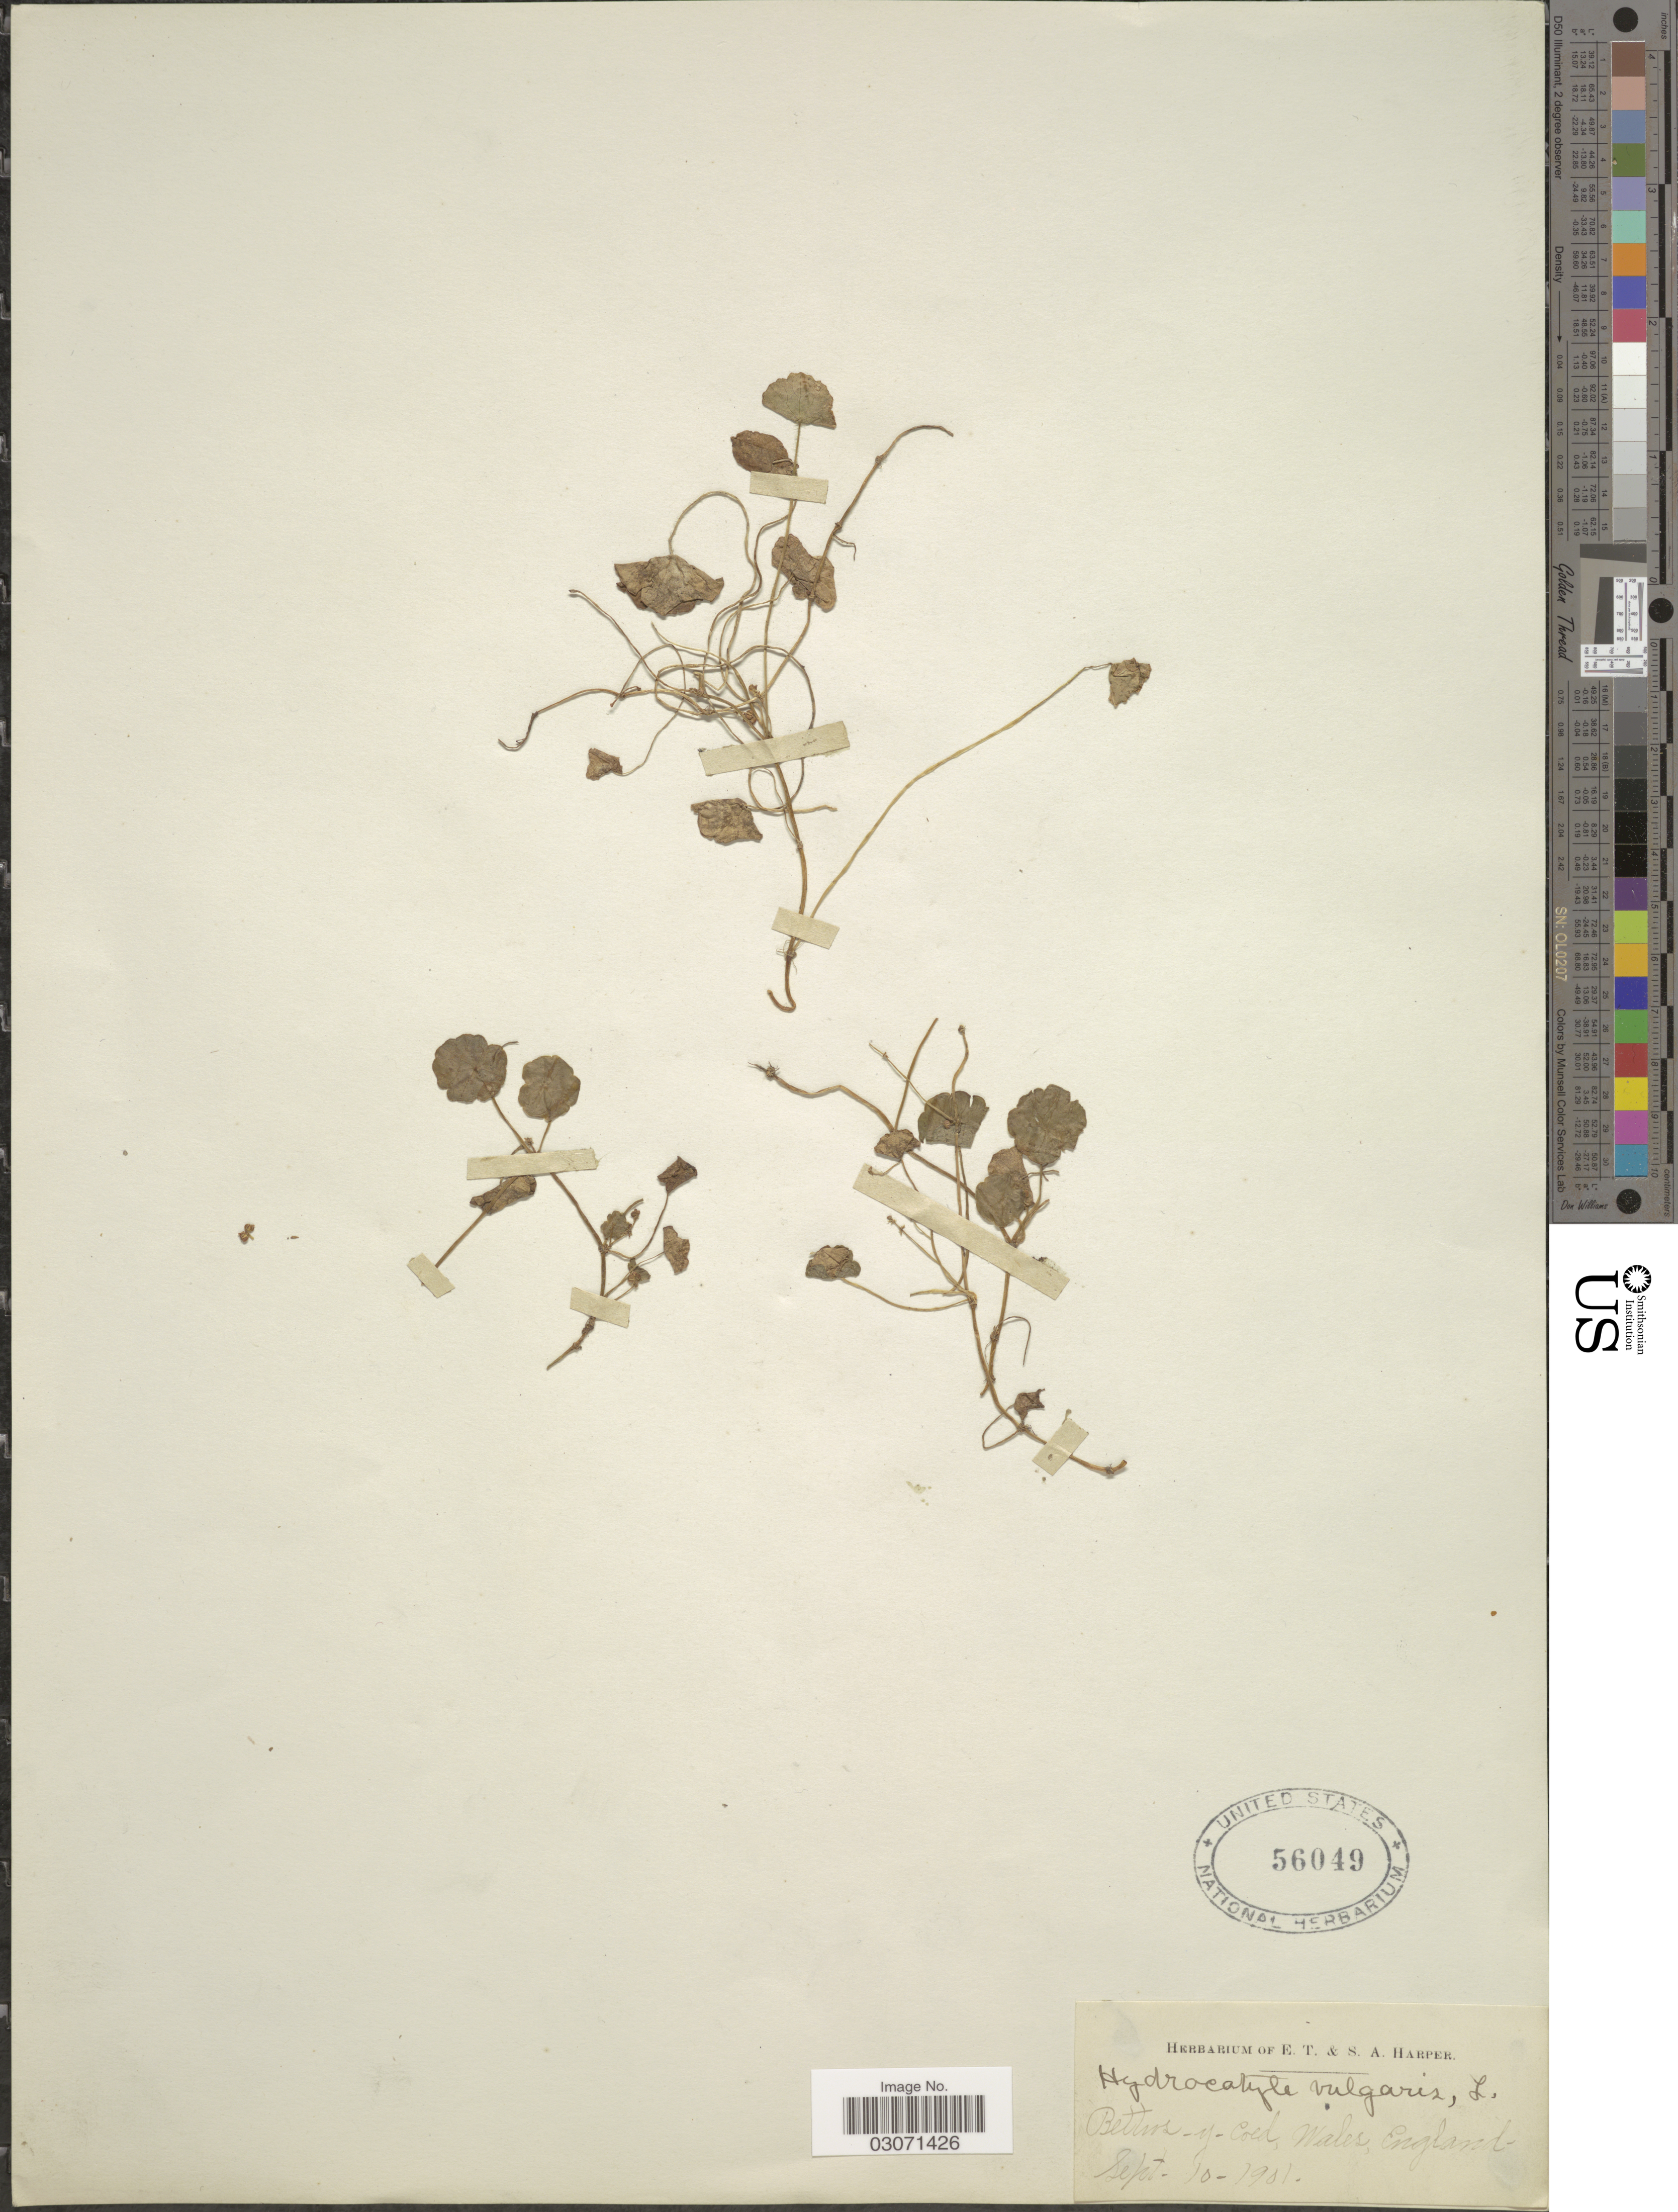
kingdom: Plantae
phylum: Tracheophyta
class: Magnoliopsida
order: Apiales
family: Araliaceae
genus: Hydrocotyle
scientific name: Hydrocotyle vulgaris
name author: L.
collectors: ex herb. of E. T. & S. A. Harper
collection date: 1901-09-10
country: United Kingdom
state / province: Wales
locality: Bettws-y-Coed, England.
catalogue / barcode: US 56049